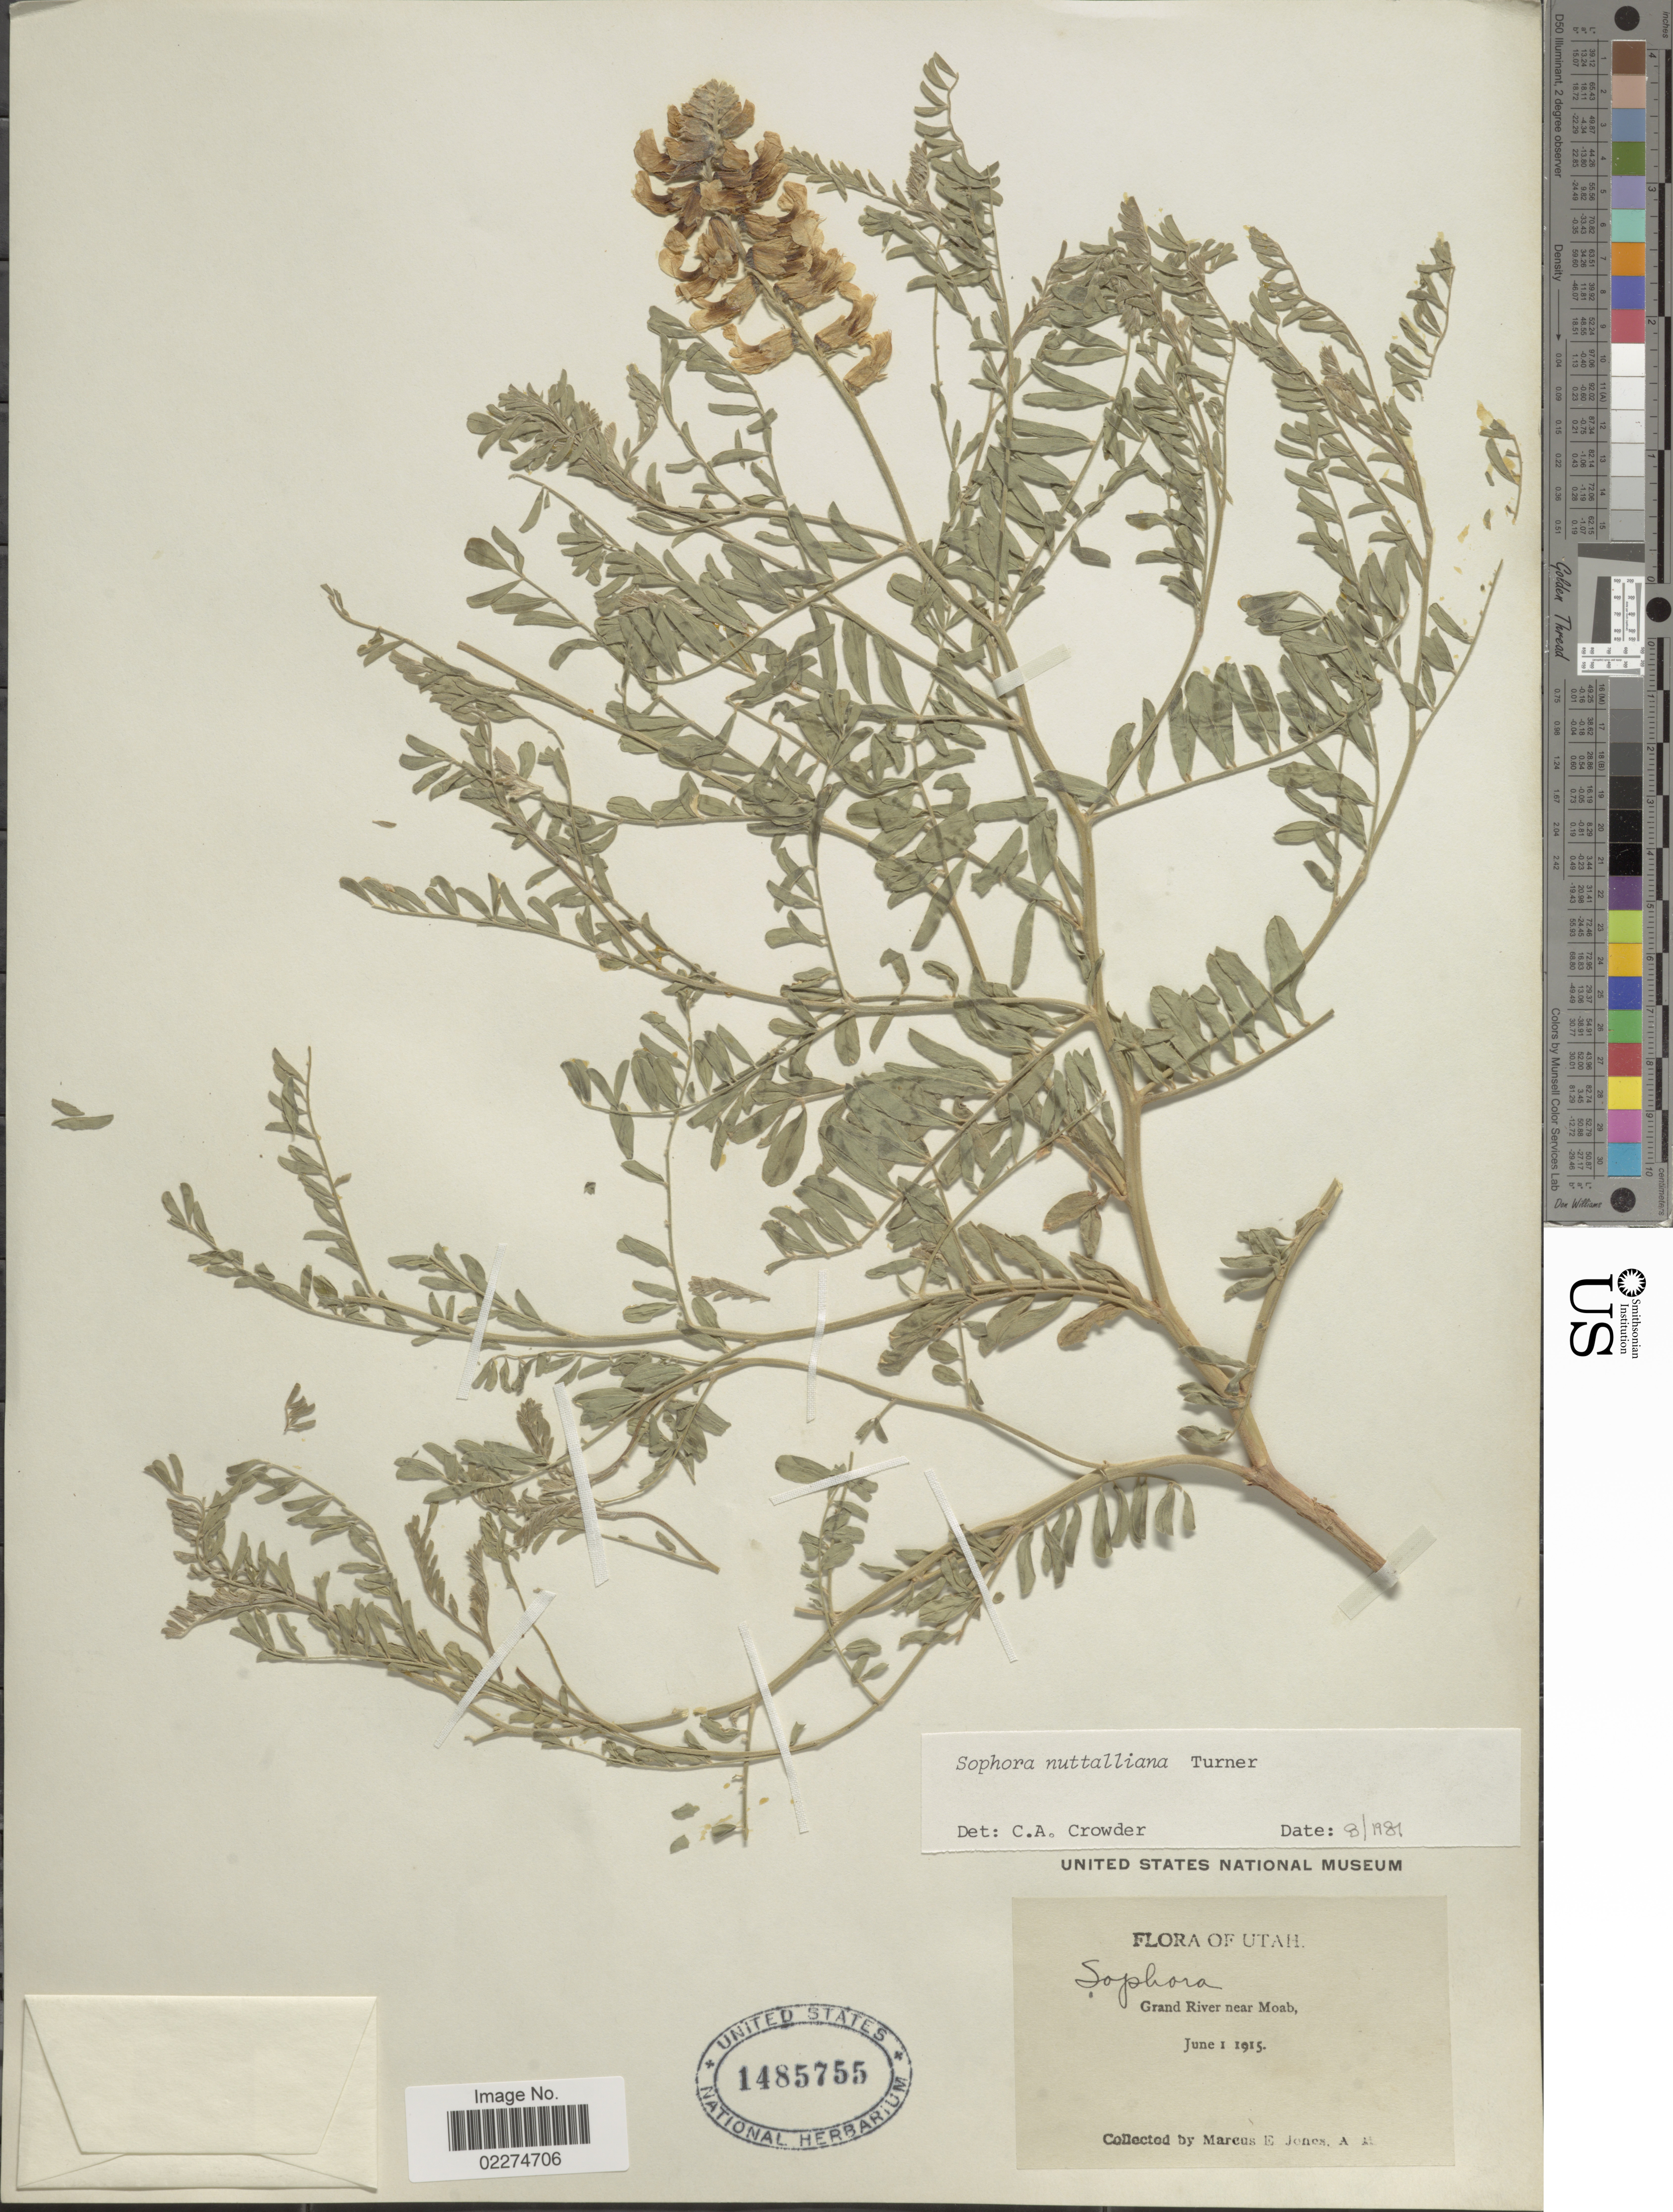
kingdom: Plantae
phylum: Tracheophyta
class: Magnoliopsida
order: Fabales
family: Fabaceae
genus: Sophora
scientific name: Sophora nuttalliana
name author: B.L. Turner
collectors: M. E. Jones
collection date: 1915-06-01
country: United States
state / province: Utah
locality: Grand River, near Moab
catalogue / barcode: US 1485755